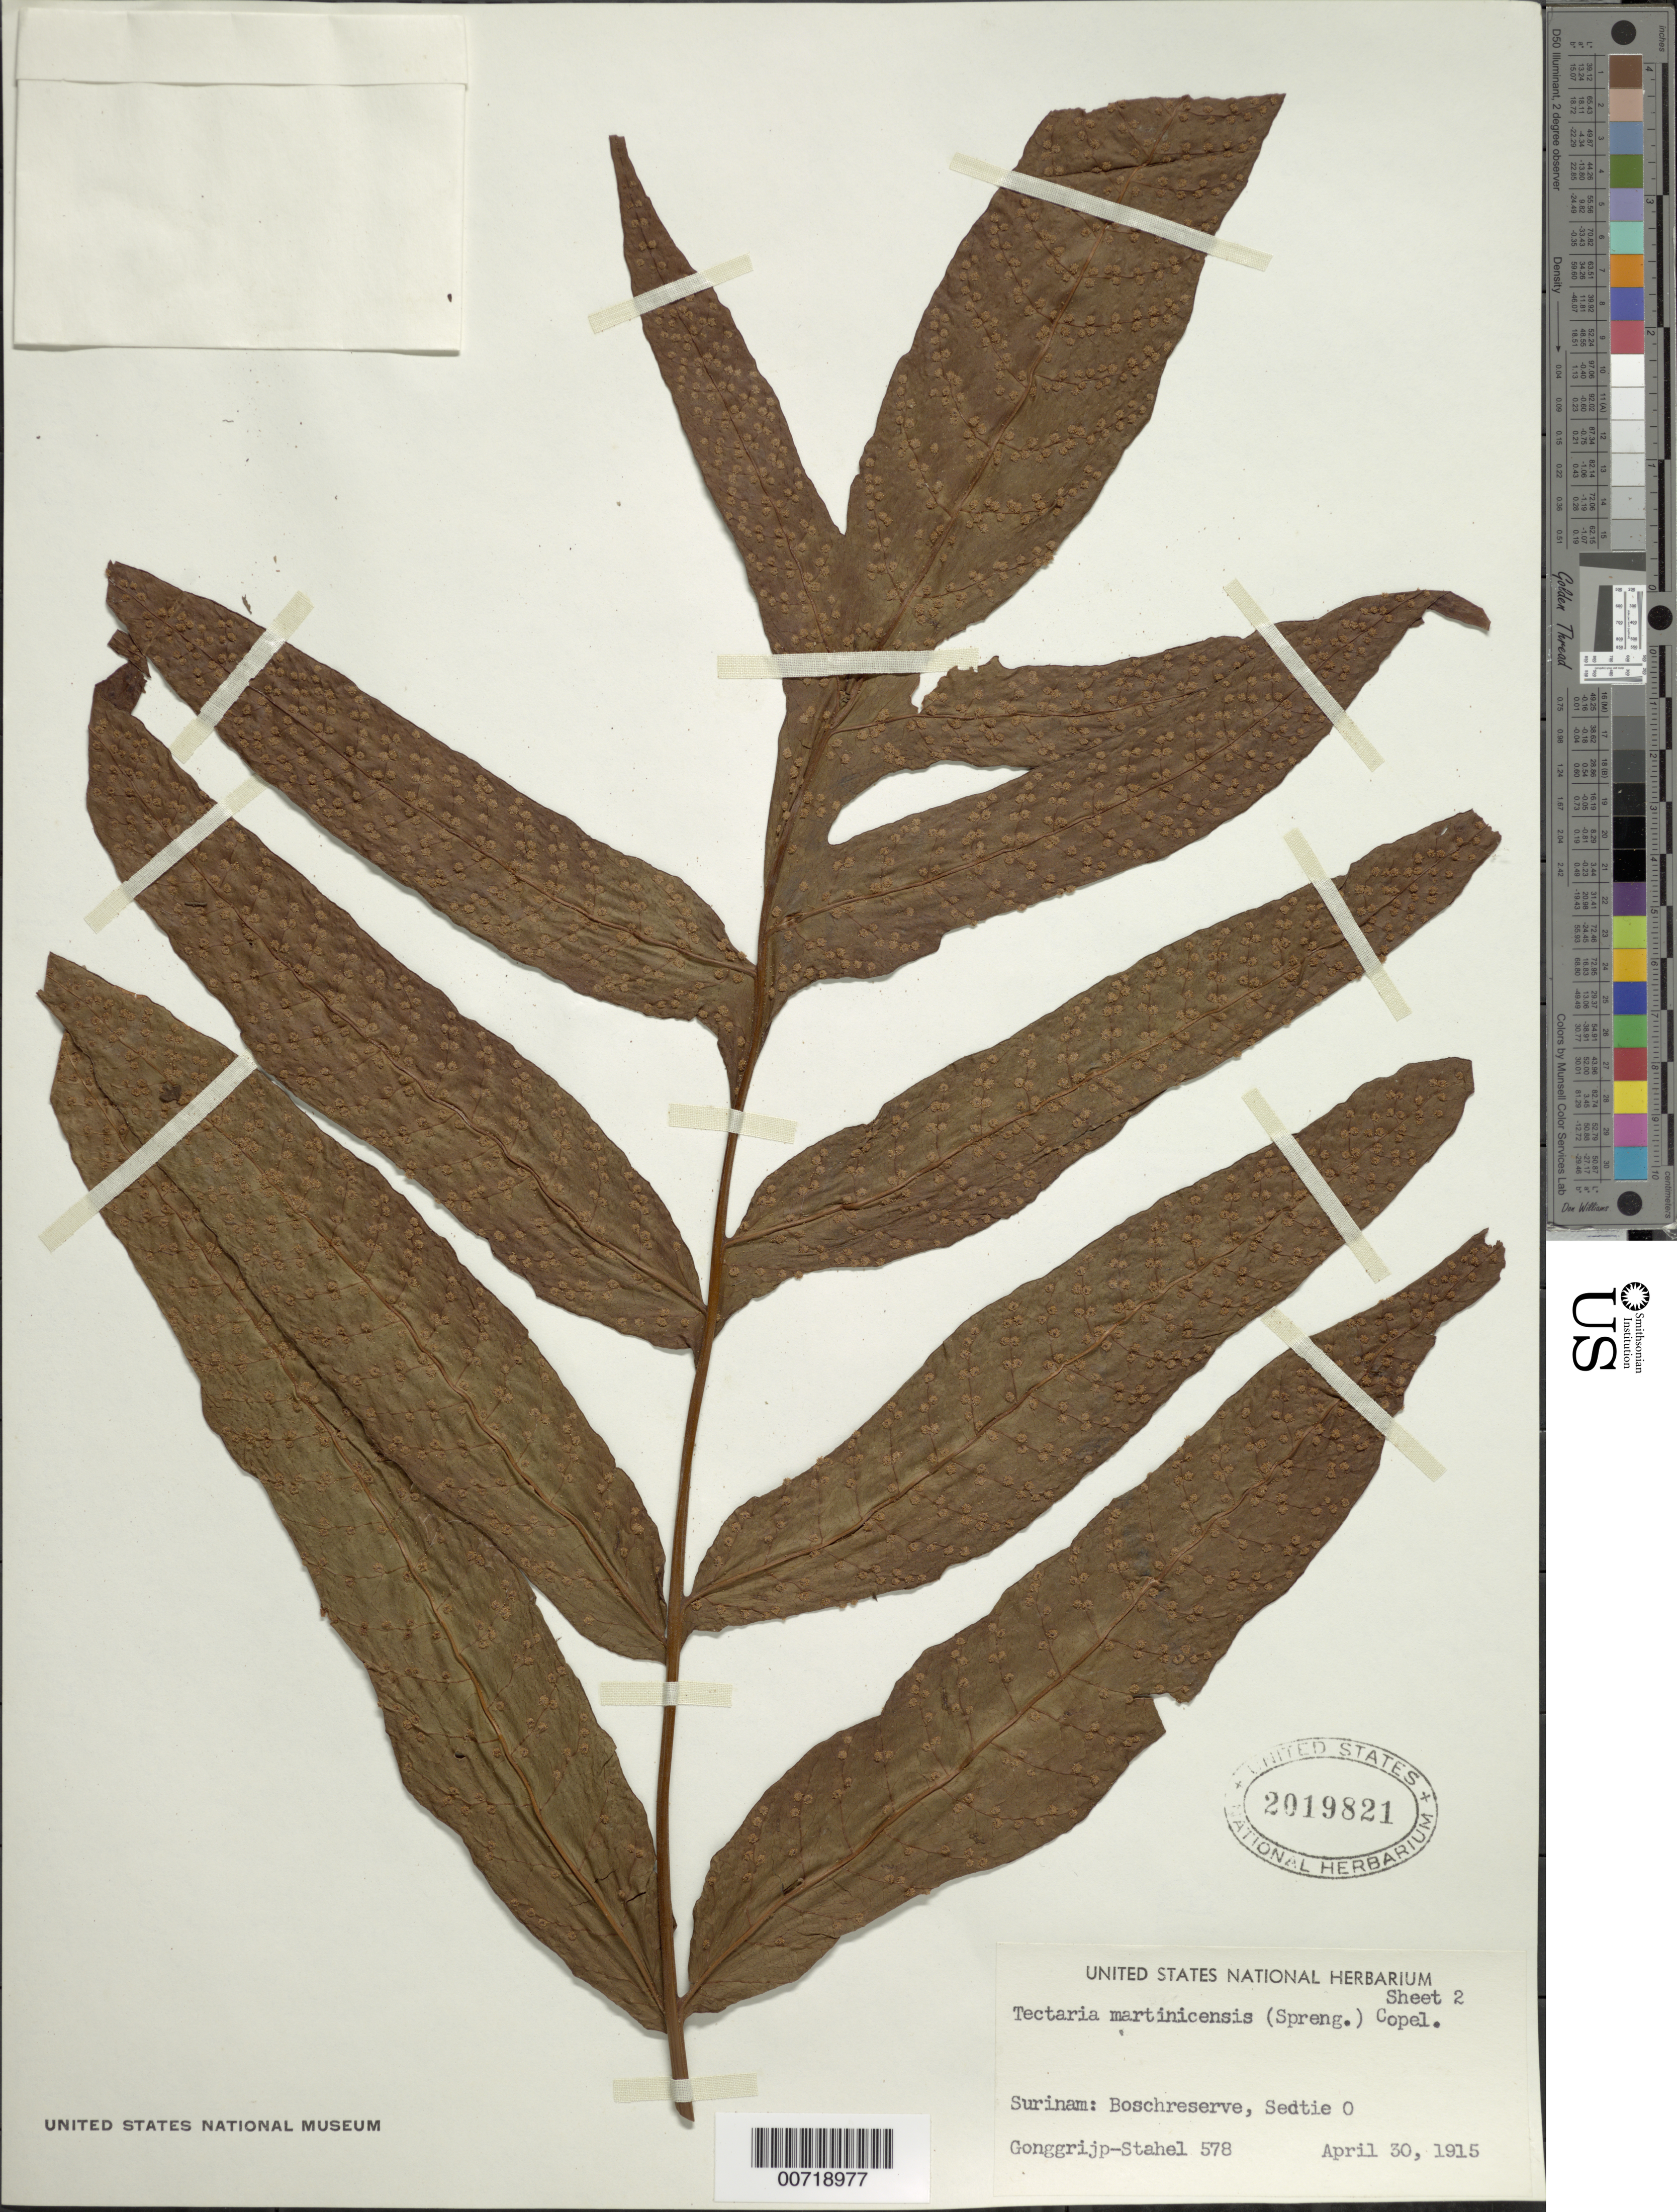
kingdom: Plantae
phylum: Tracheophyta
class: Polypodiopsida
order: Polypodiales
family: Tectariaceae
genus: Tectaria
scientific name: Tectaria incisa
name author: Cav.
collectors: G. Stahel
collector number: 578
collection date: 1915-04-30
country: Suriname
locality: Bosschreve, Sedtie O.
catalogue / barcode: US 2019821